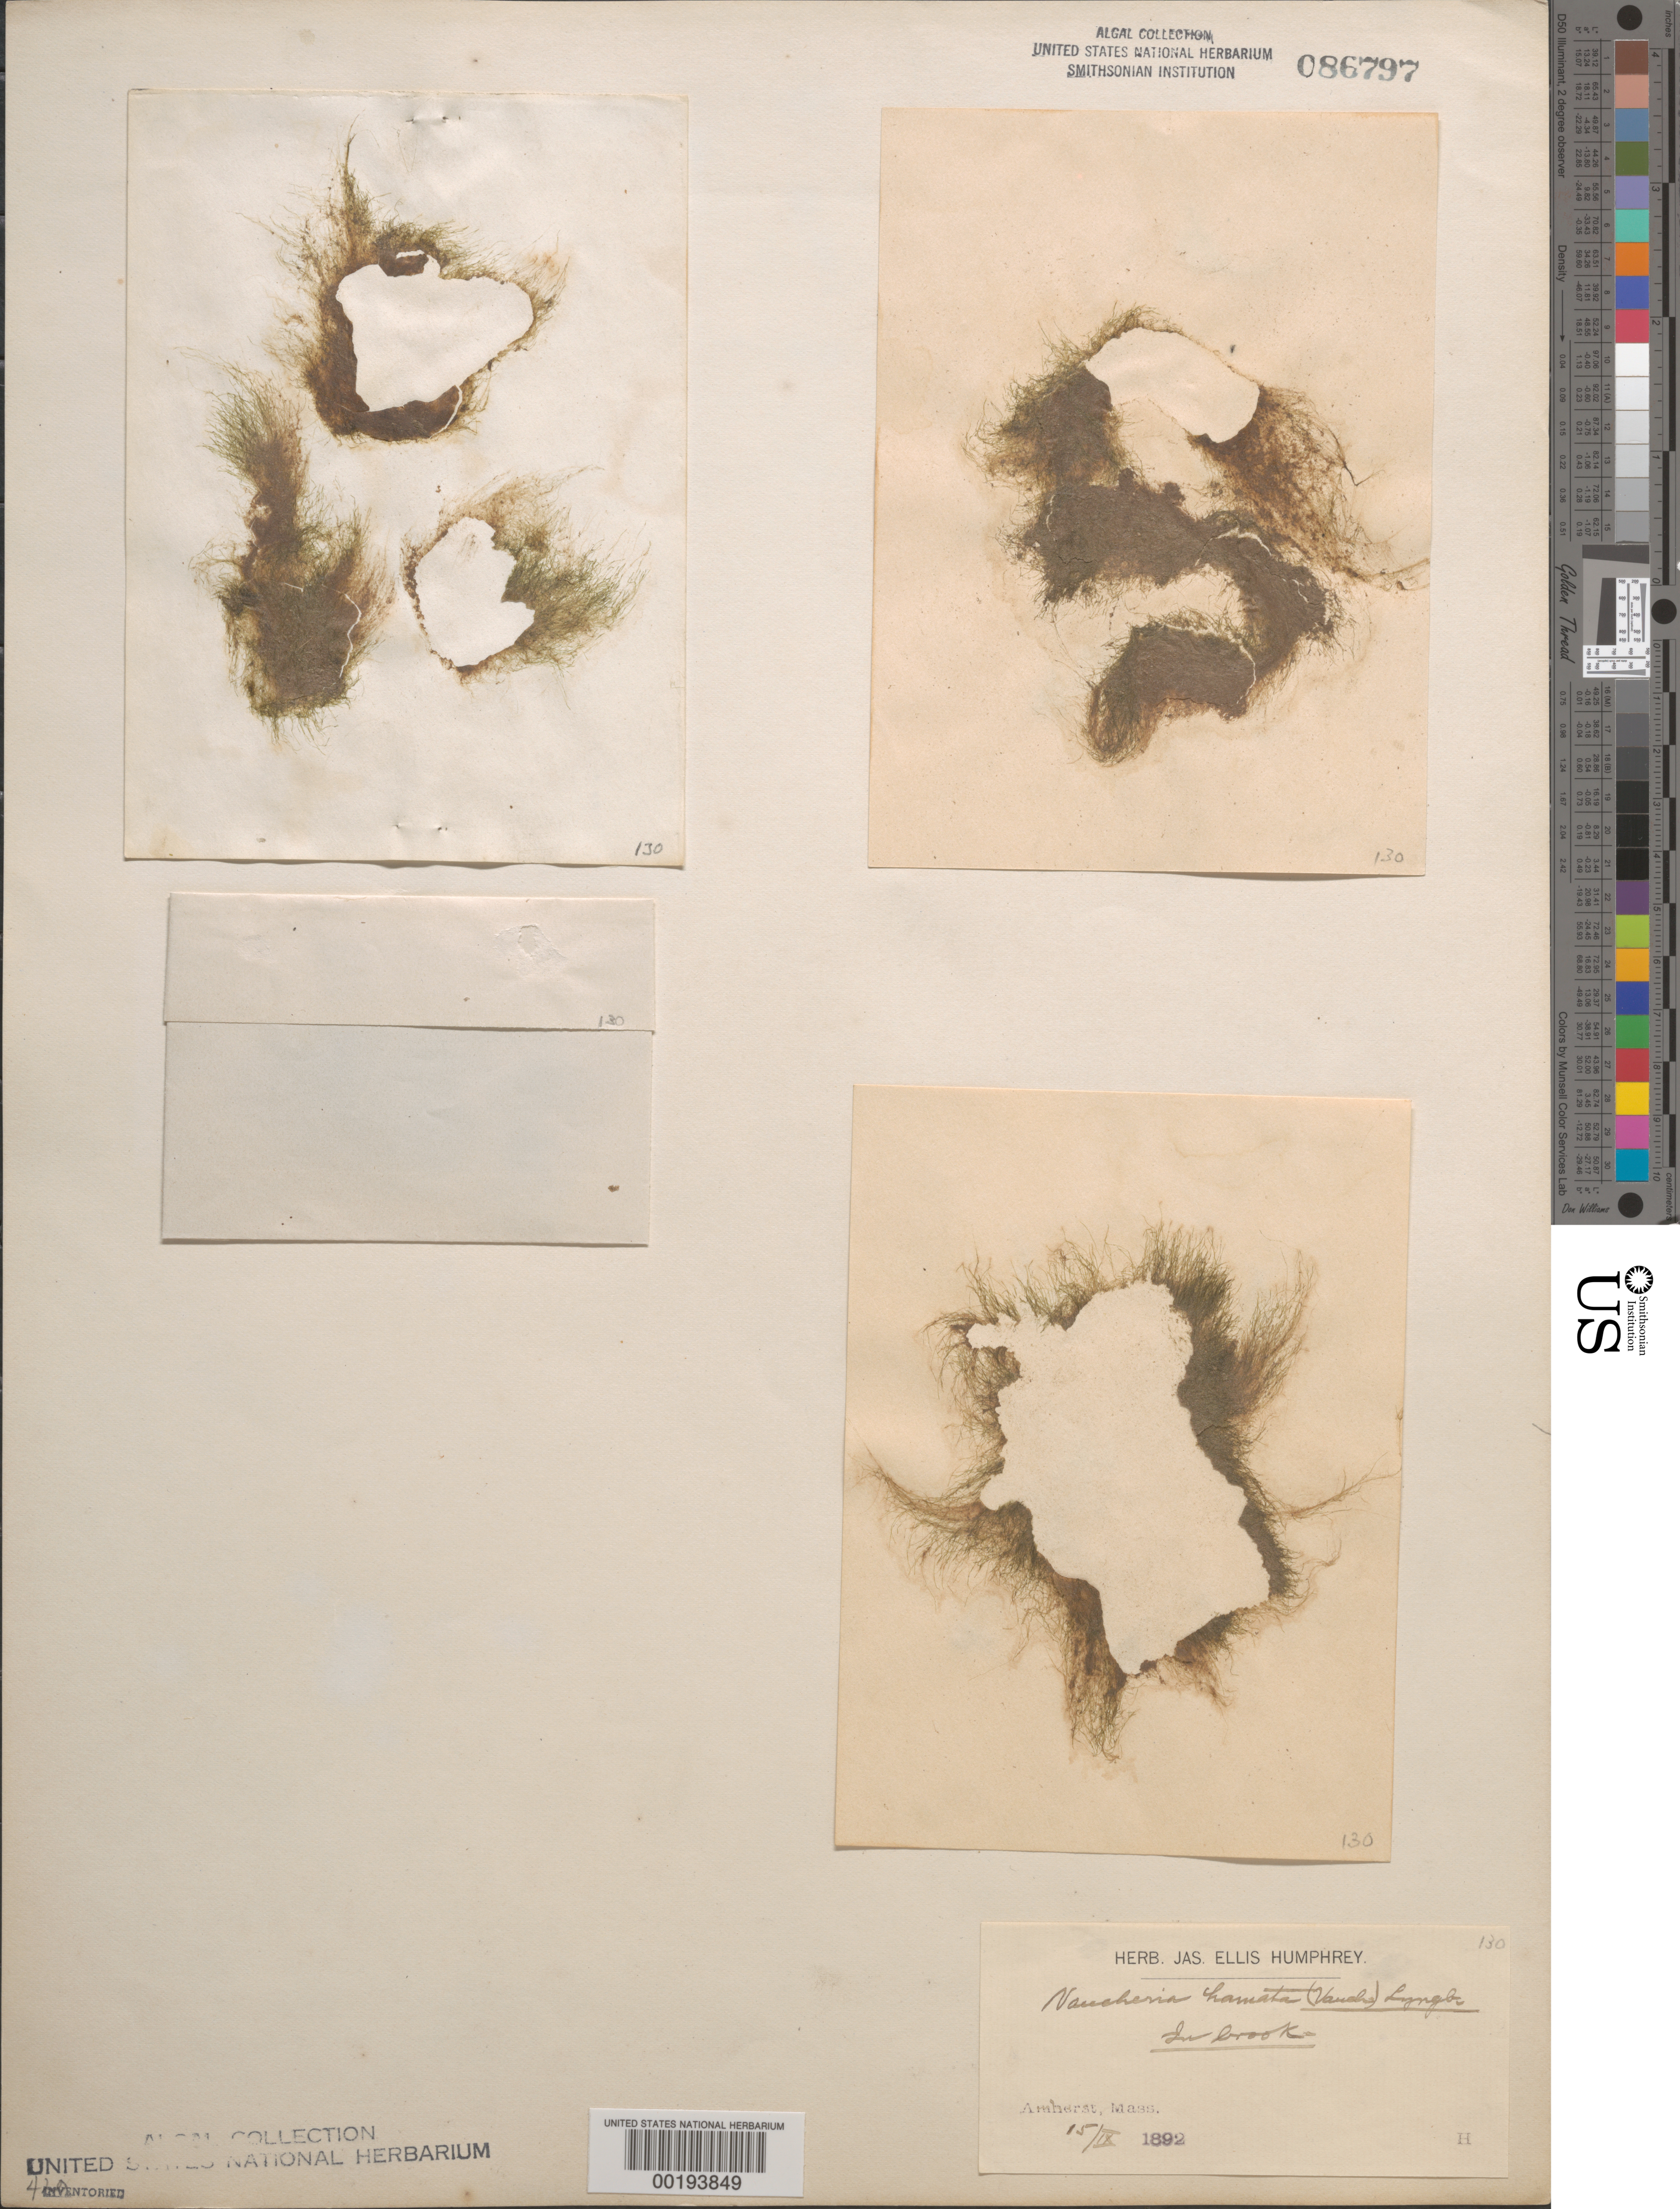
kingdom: Chromista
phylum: Ochrophyta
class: Xanthophyceae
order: Vaucheriales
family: Vaucheriaceae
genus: Vaucheria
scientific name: Vaucheria hamata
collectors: J. Humphrey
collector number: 130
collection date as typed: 15 Sep 1892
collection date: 1892-09-15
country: United States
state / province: Massachusetts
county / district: Hampshire County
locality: Amherst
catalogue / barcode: US 86797